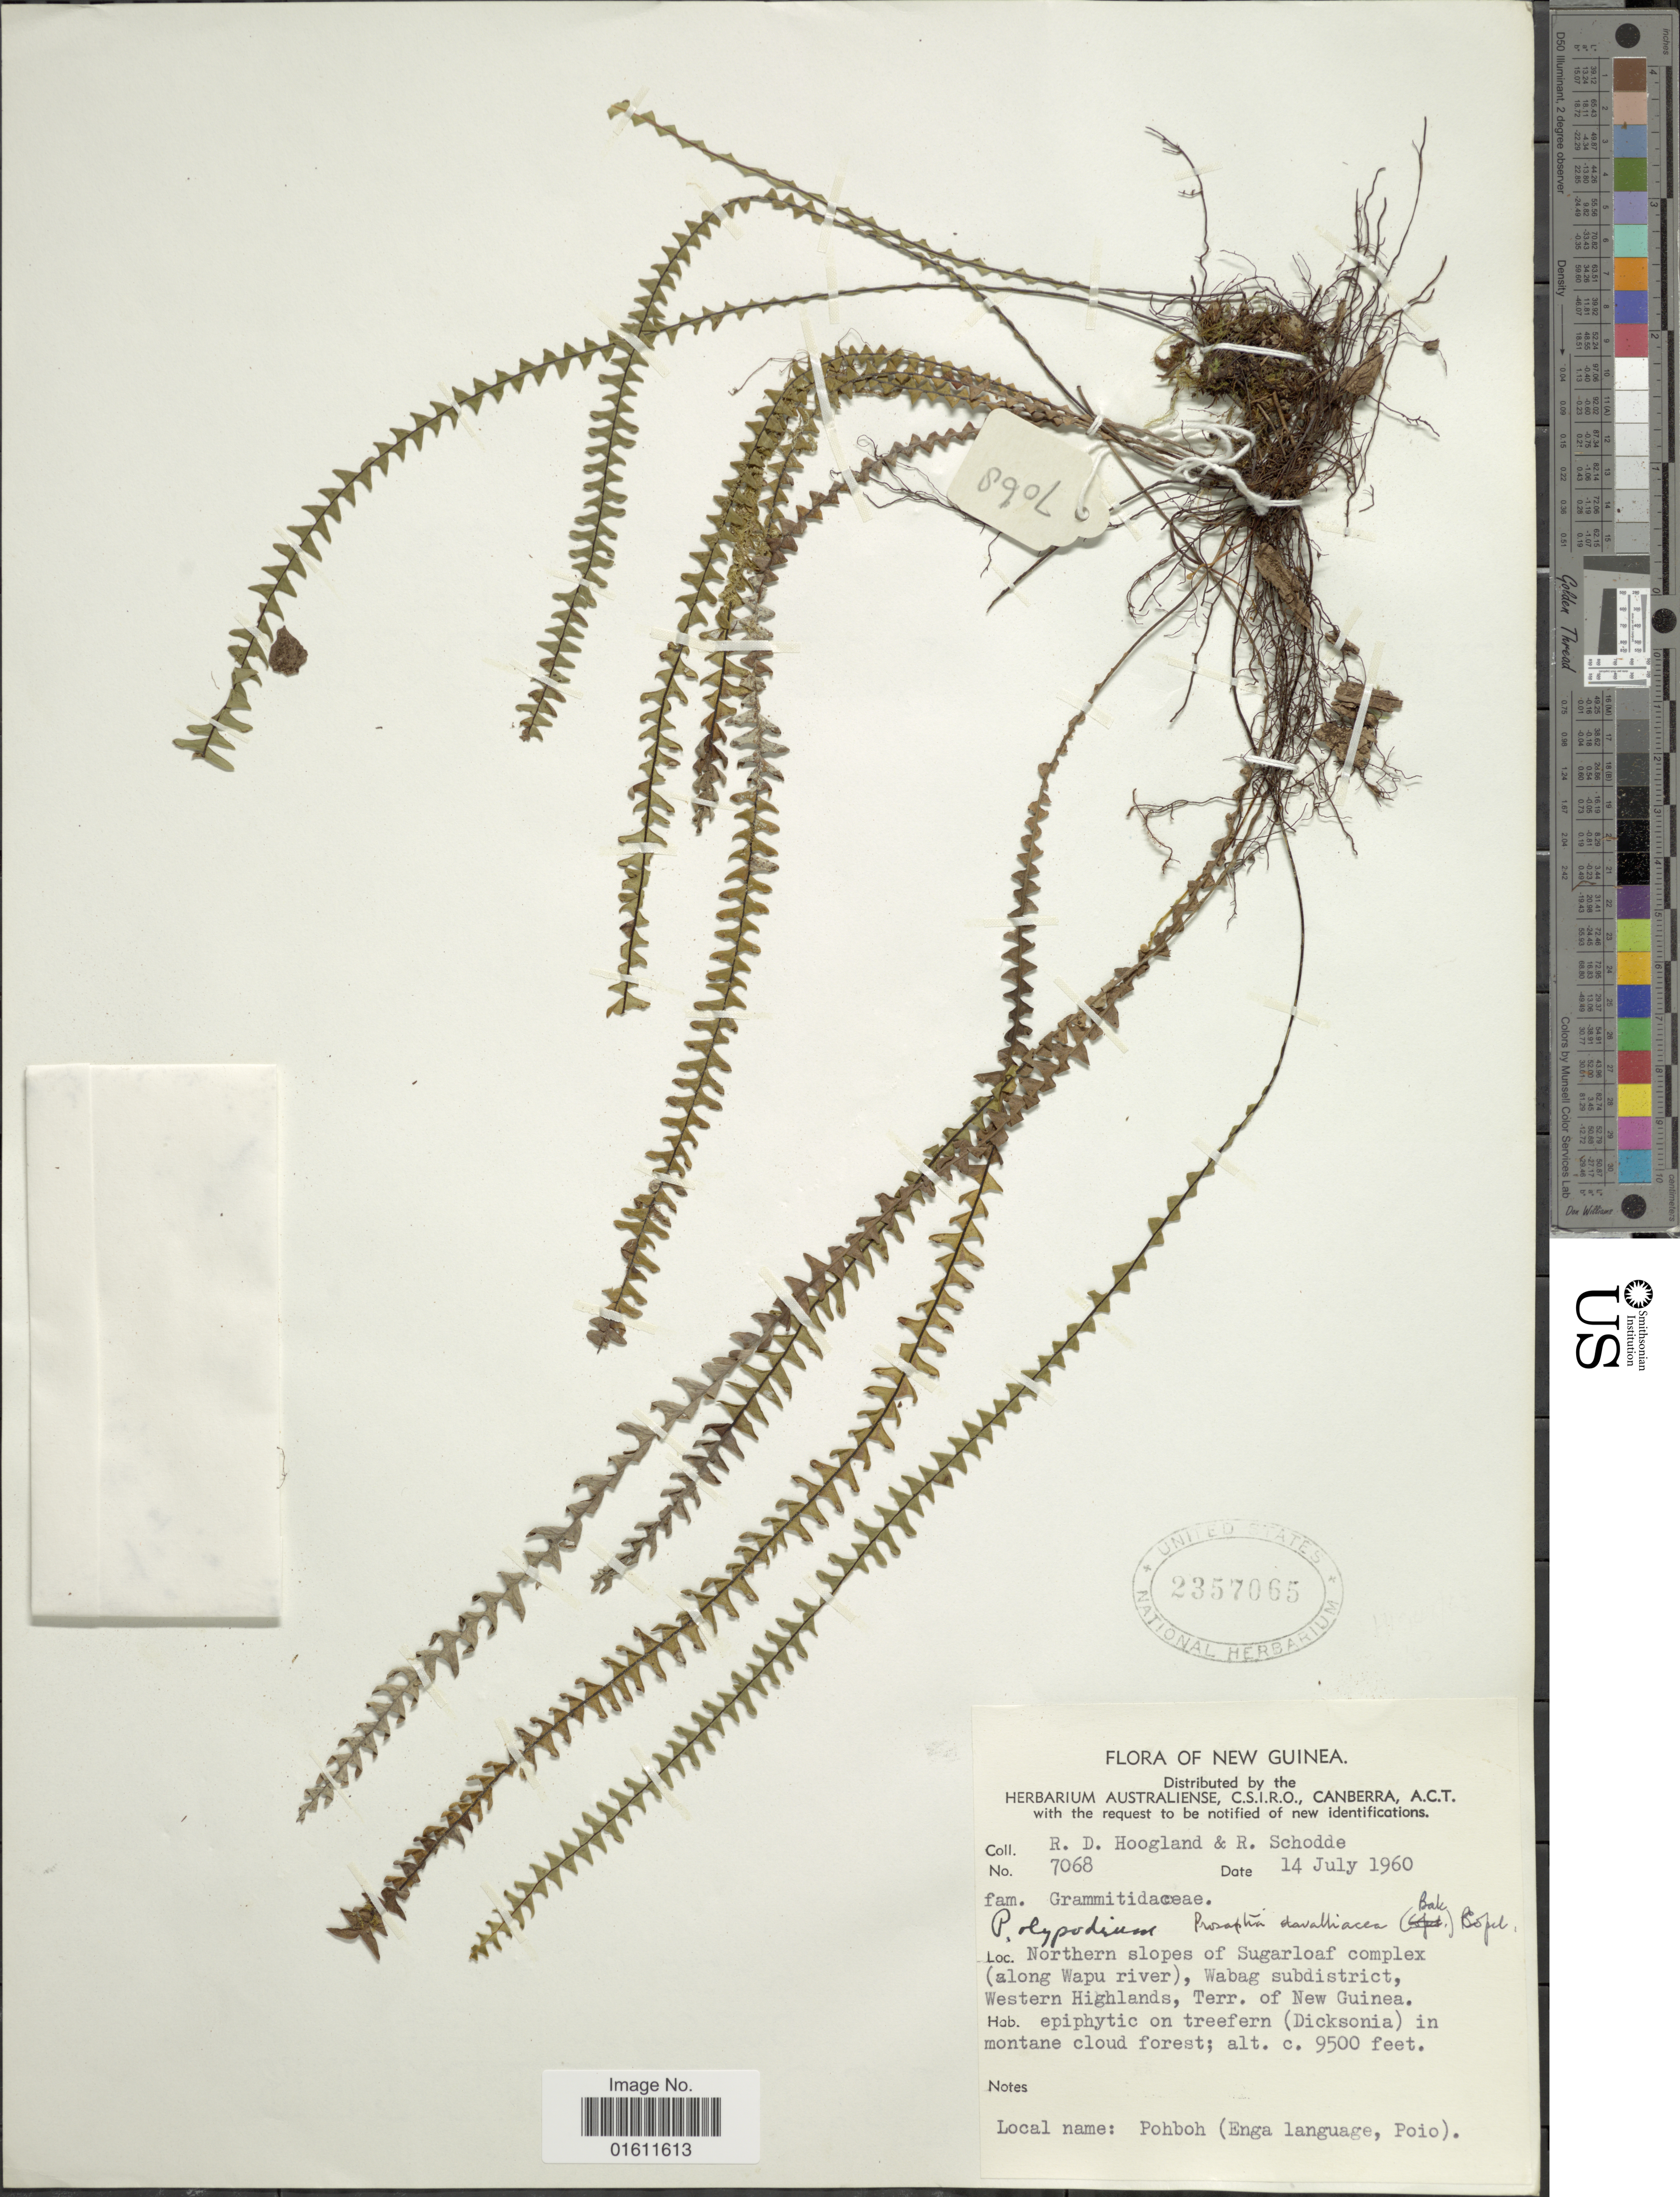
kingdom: Plantae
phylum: Tracheophyta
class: Polypodiopsida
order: Polypodiales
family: Polypodiaceae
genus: Prosaptia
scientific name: Prosaptia davalliacea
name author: (F. Muell. & Baker) Copel.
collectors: R. D. Hoogland & R. Schodde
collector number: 7068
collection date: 1960-07-14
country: Papua New Guinea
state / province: Western Highlands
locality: New Guinea, northern slopes of Sugarloaf complex (along Wapu river), Wabag subdistrict, Western Highlands.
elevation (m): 2896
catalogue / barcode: US 2357065